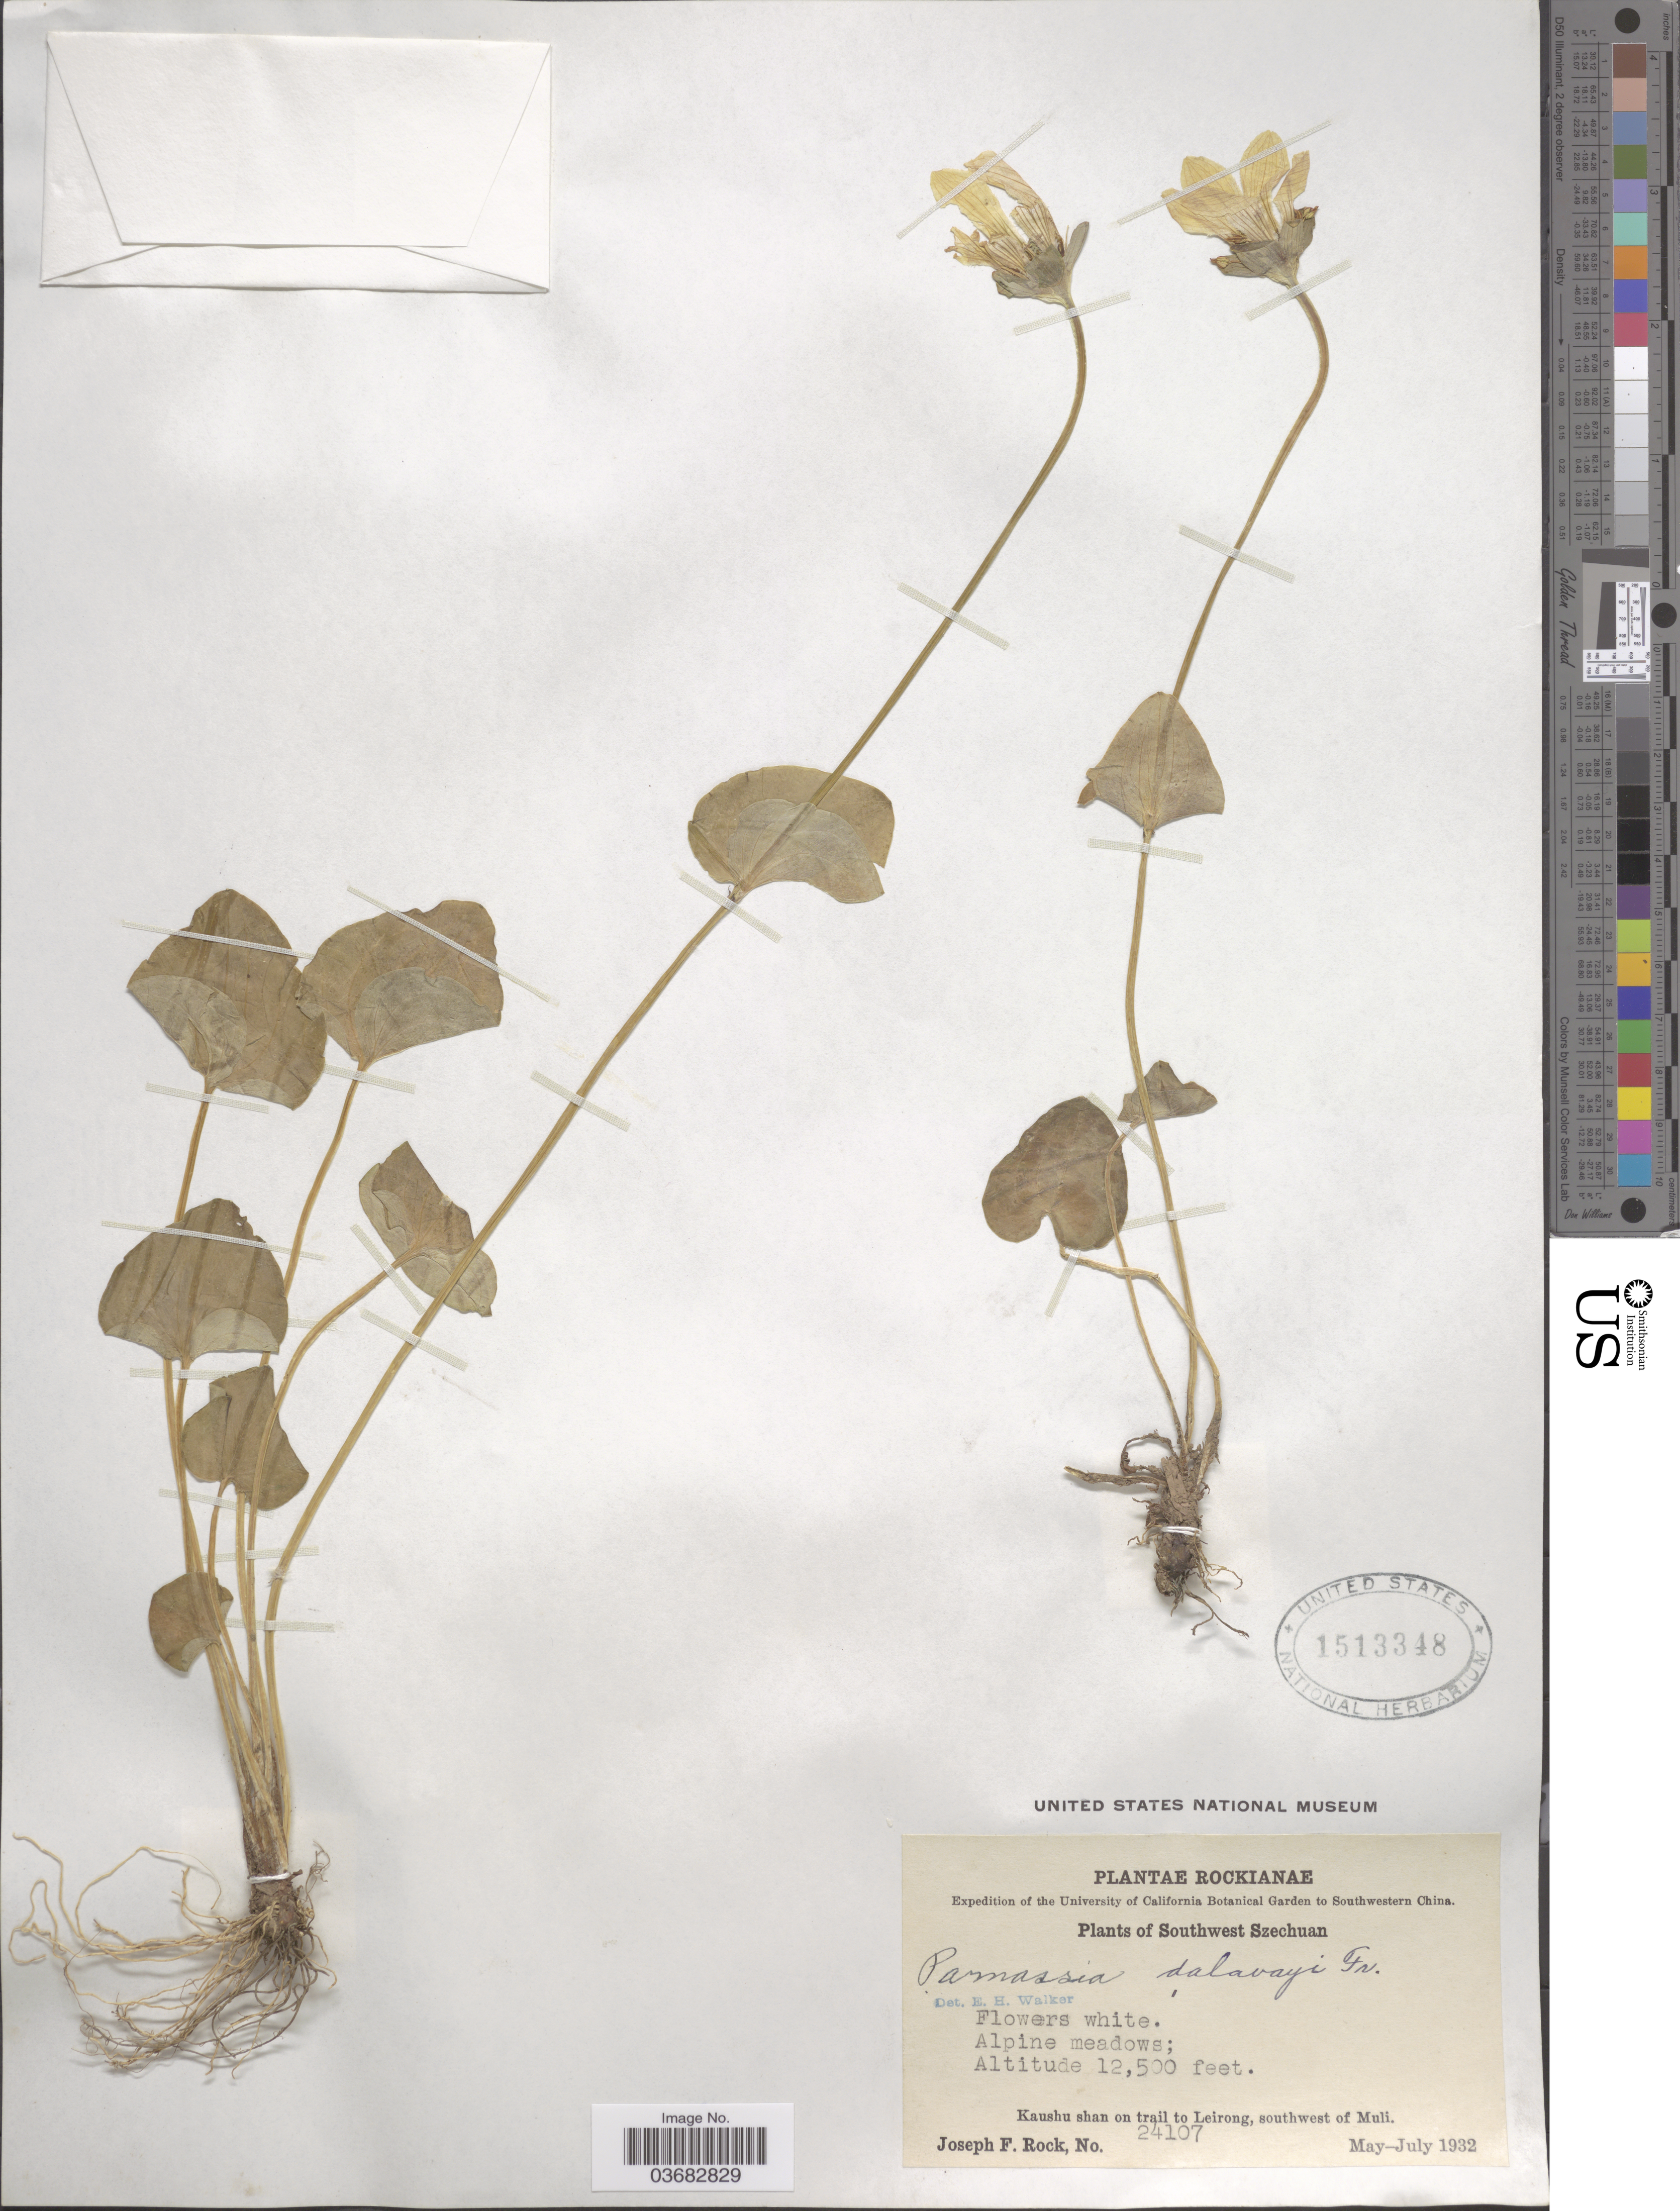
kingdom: Plantae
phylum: Tracheophyta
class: Magnoliopsida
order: Celastrales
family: Parnassiaceae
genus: Parnassia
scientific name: Parnassia delavayi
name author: Franch.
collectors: J. F. Rock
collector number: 24107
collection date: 1932-05/1932-07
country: China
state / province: Sichuan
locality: Expedition of the University of California Botanical Garden to Southwestern China. Southwest Szechuan. Kaushu shan on trail to Leirong, southwest of Muli.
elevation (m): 3810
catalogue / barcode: US 1513348